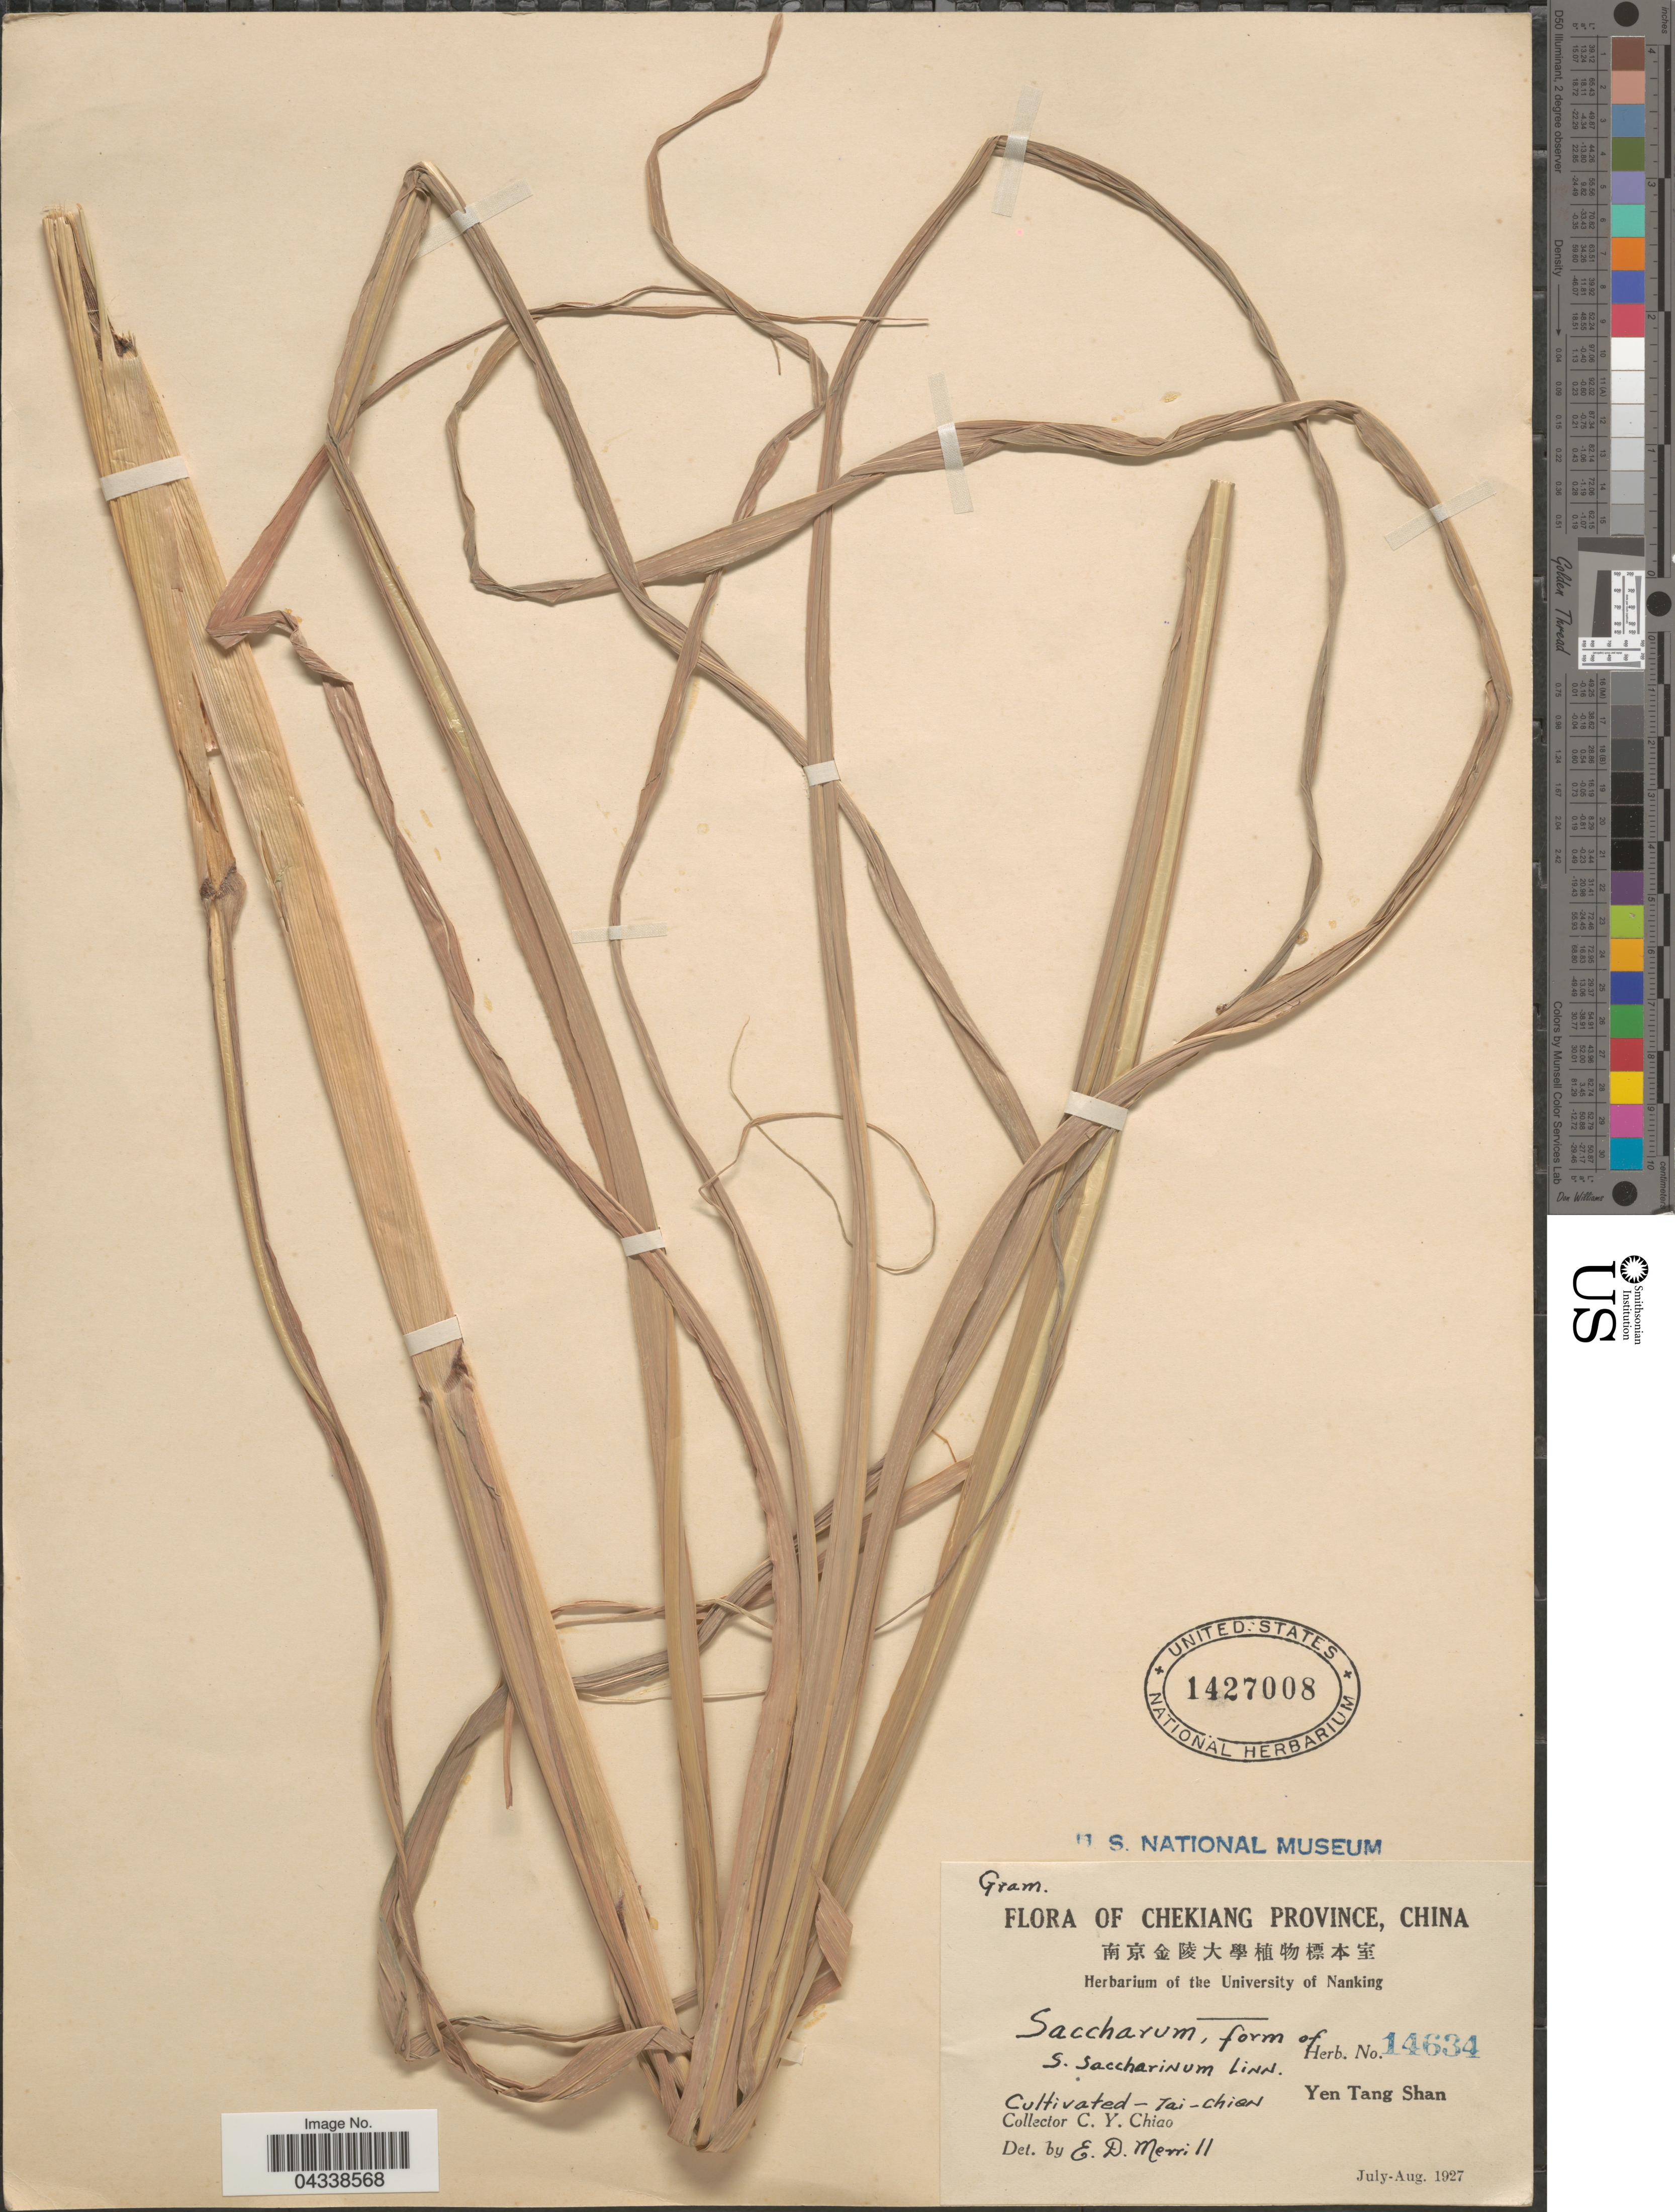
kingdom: Plantae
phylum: Tracheophyta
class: Liliopsida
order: Poales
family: Poaceae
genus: Saccharum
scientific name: Saccharum sp.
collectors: C. Y. Chiao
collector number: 14634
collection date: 1927-07/1927-08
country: China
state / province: Zhejiang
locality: Chekiang Province. Yen Tang Shan. Cultivated Tai-Chien.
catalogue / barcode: US 1427008